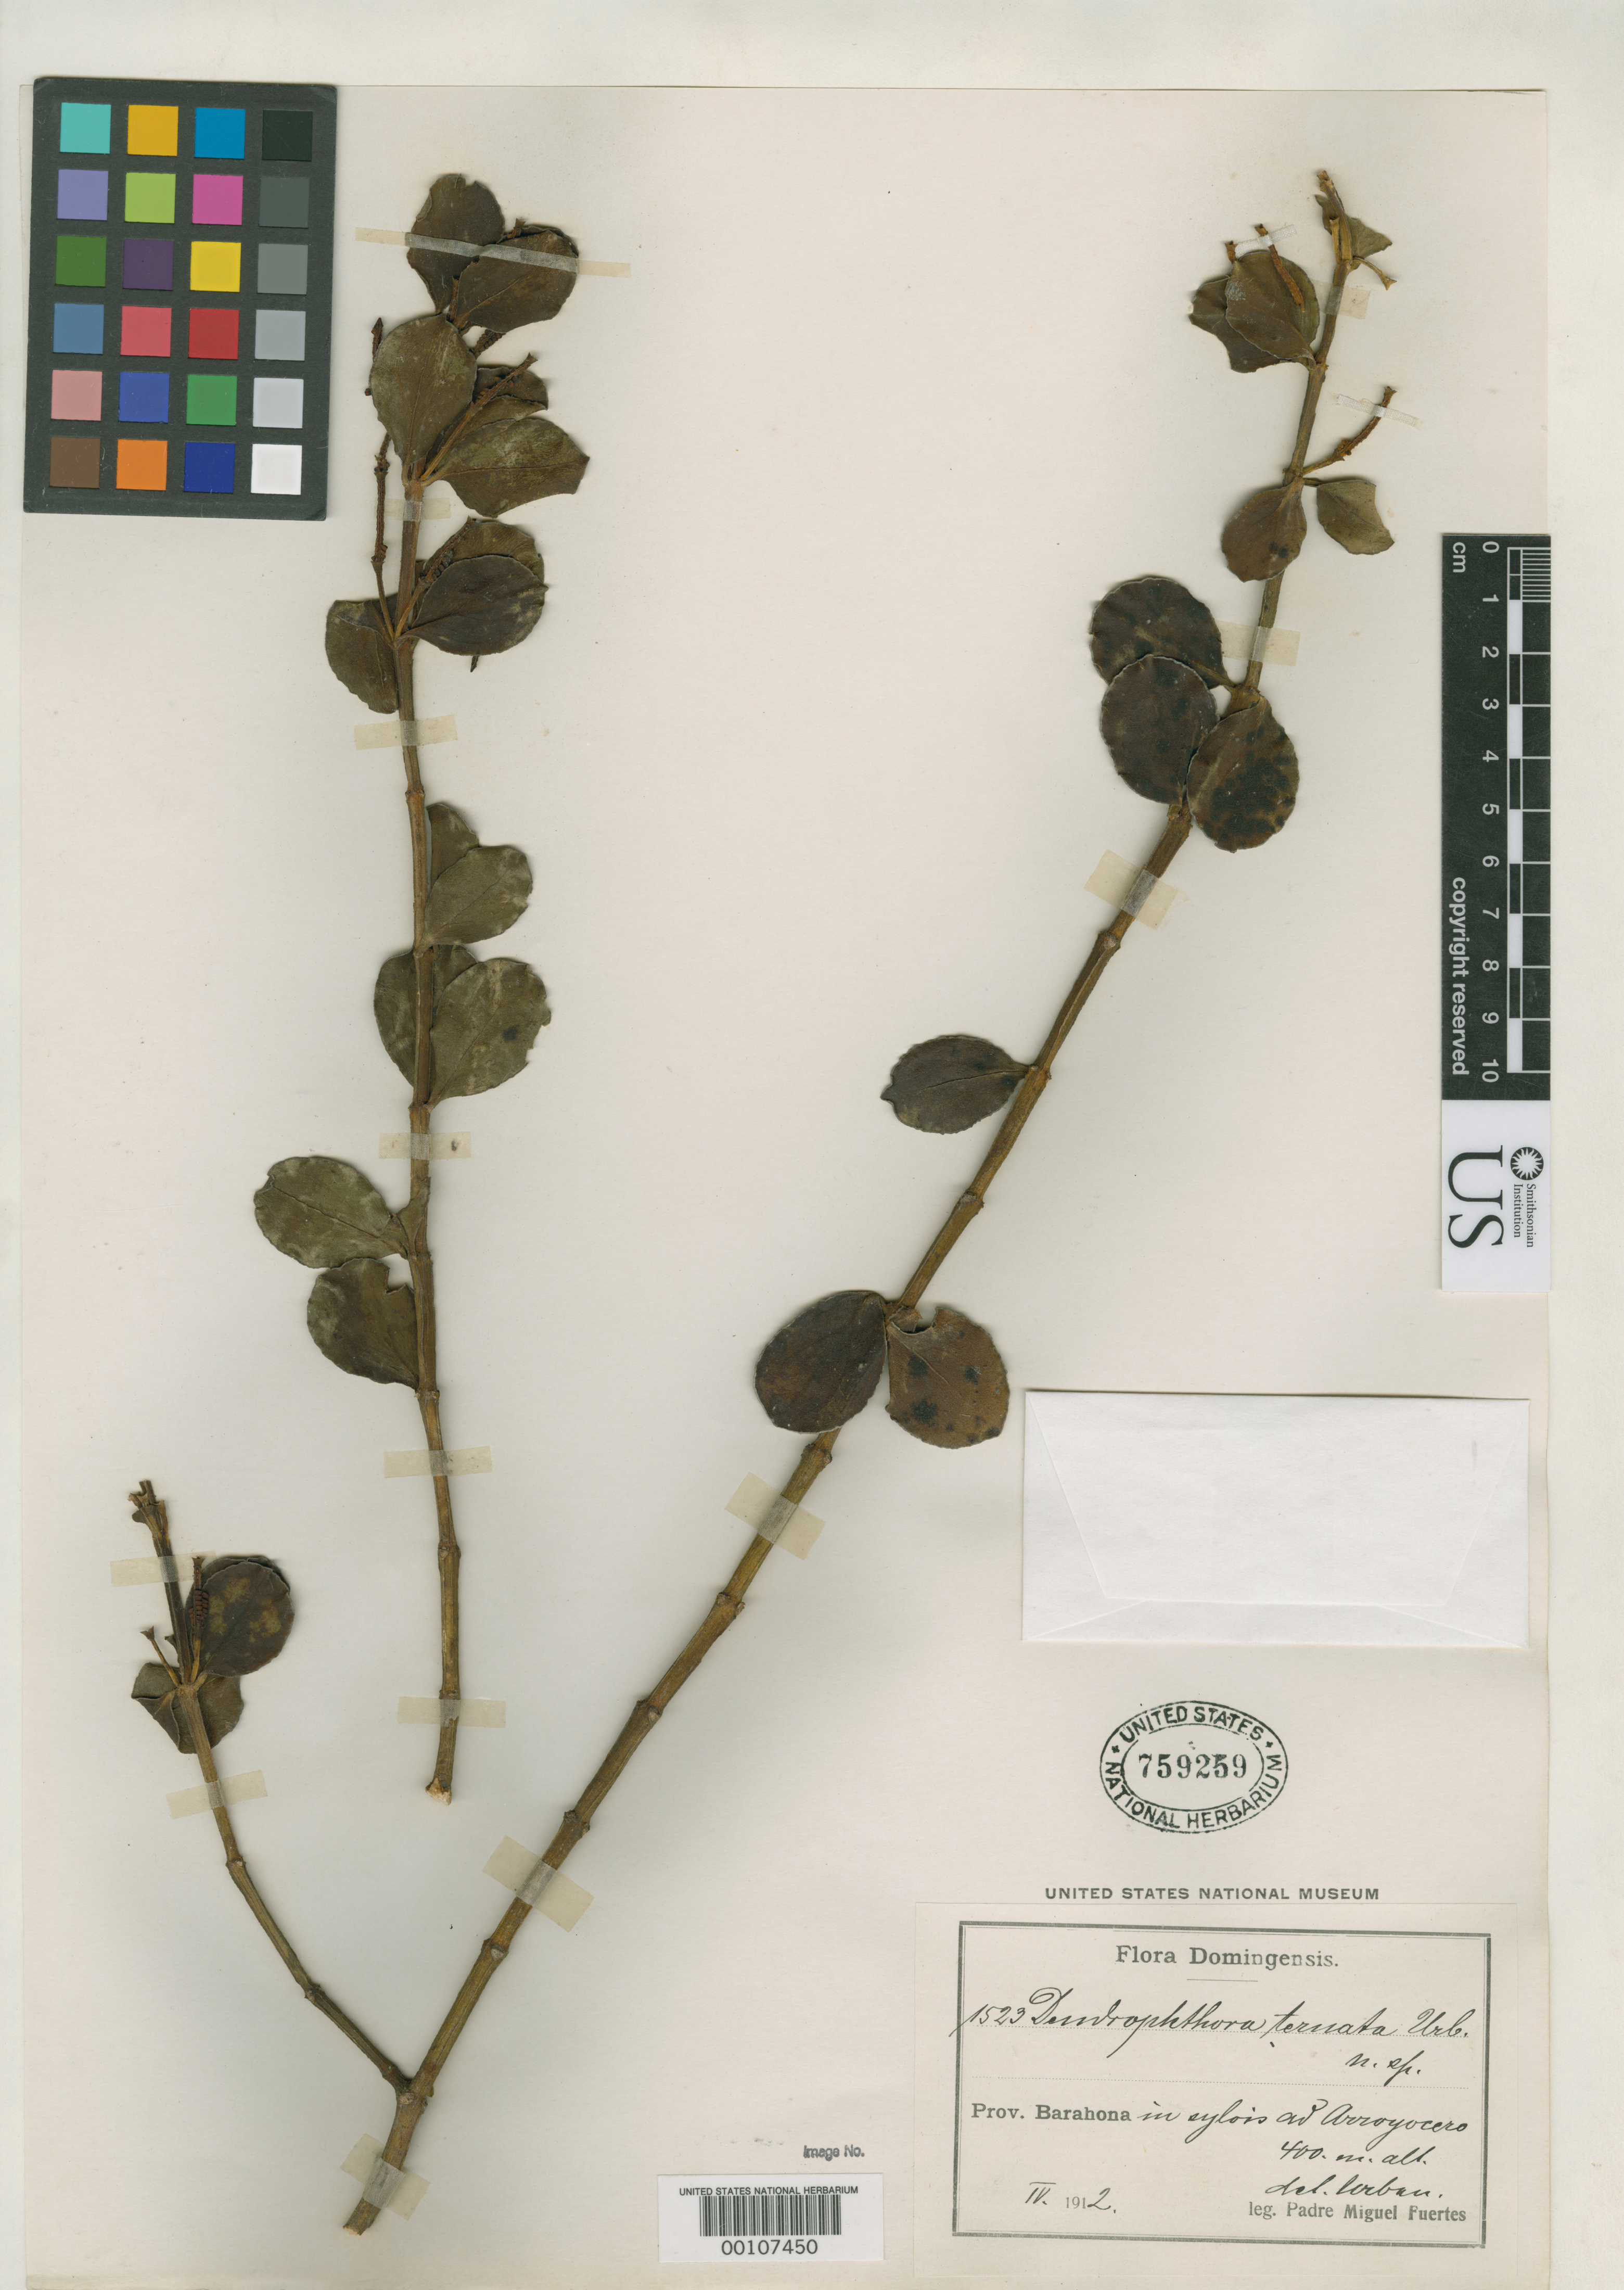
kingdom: Plantae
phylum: Tracheophyta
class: Magnoliopsida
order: Santalales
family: Viscaceae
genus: Dendrophthora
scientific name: Dendrophthora ternata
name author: Urb.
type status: Isotype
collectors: M. D. Fuertes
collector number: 1523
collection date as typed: Apr 1912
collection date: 1912-04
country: Dominican Republic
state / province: Barahona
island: Hispaniola Island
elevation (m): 400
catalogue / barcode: US 759259